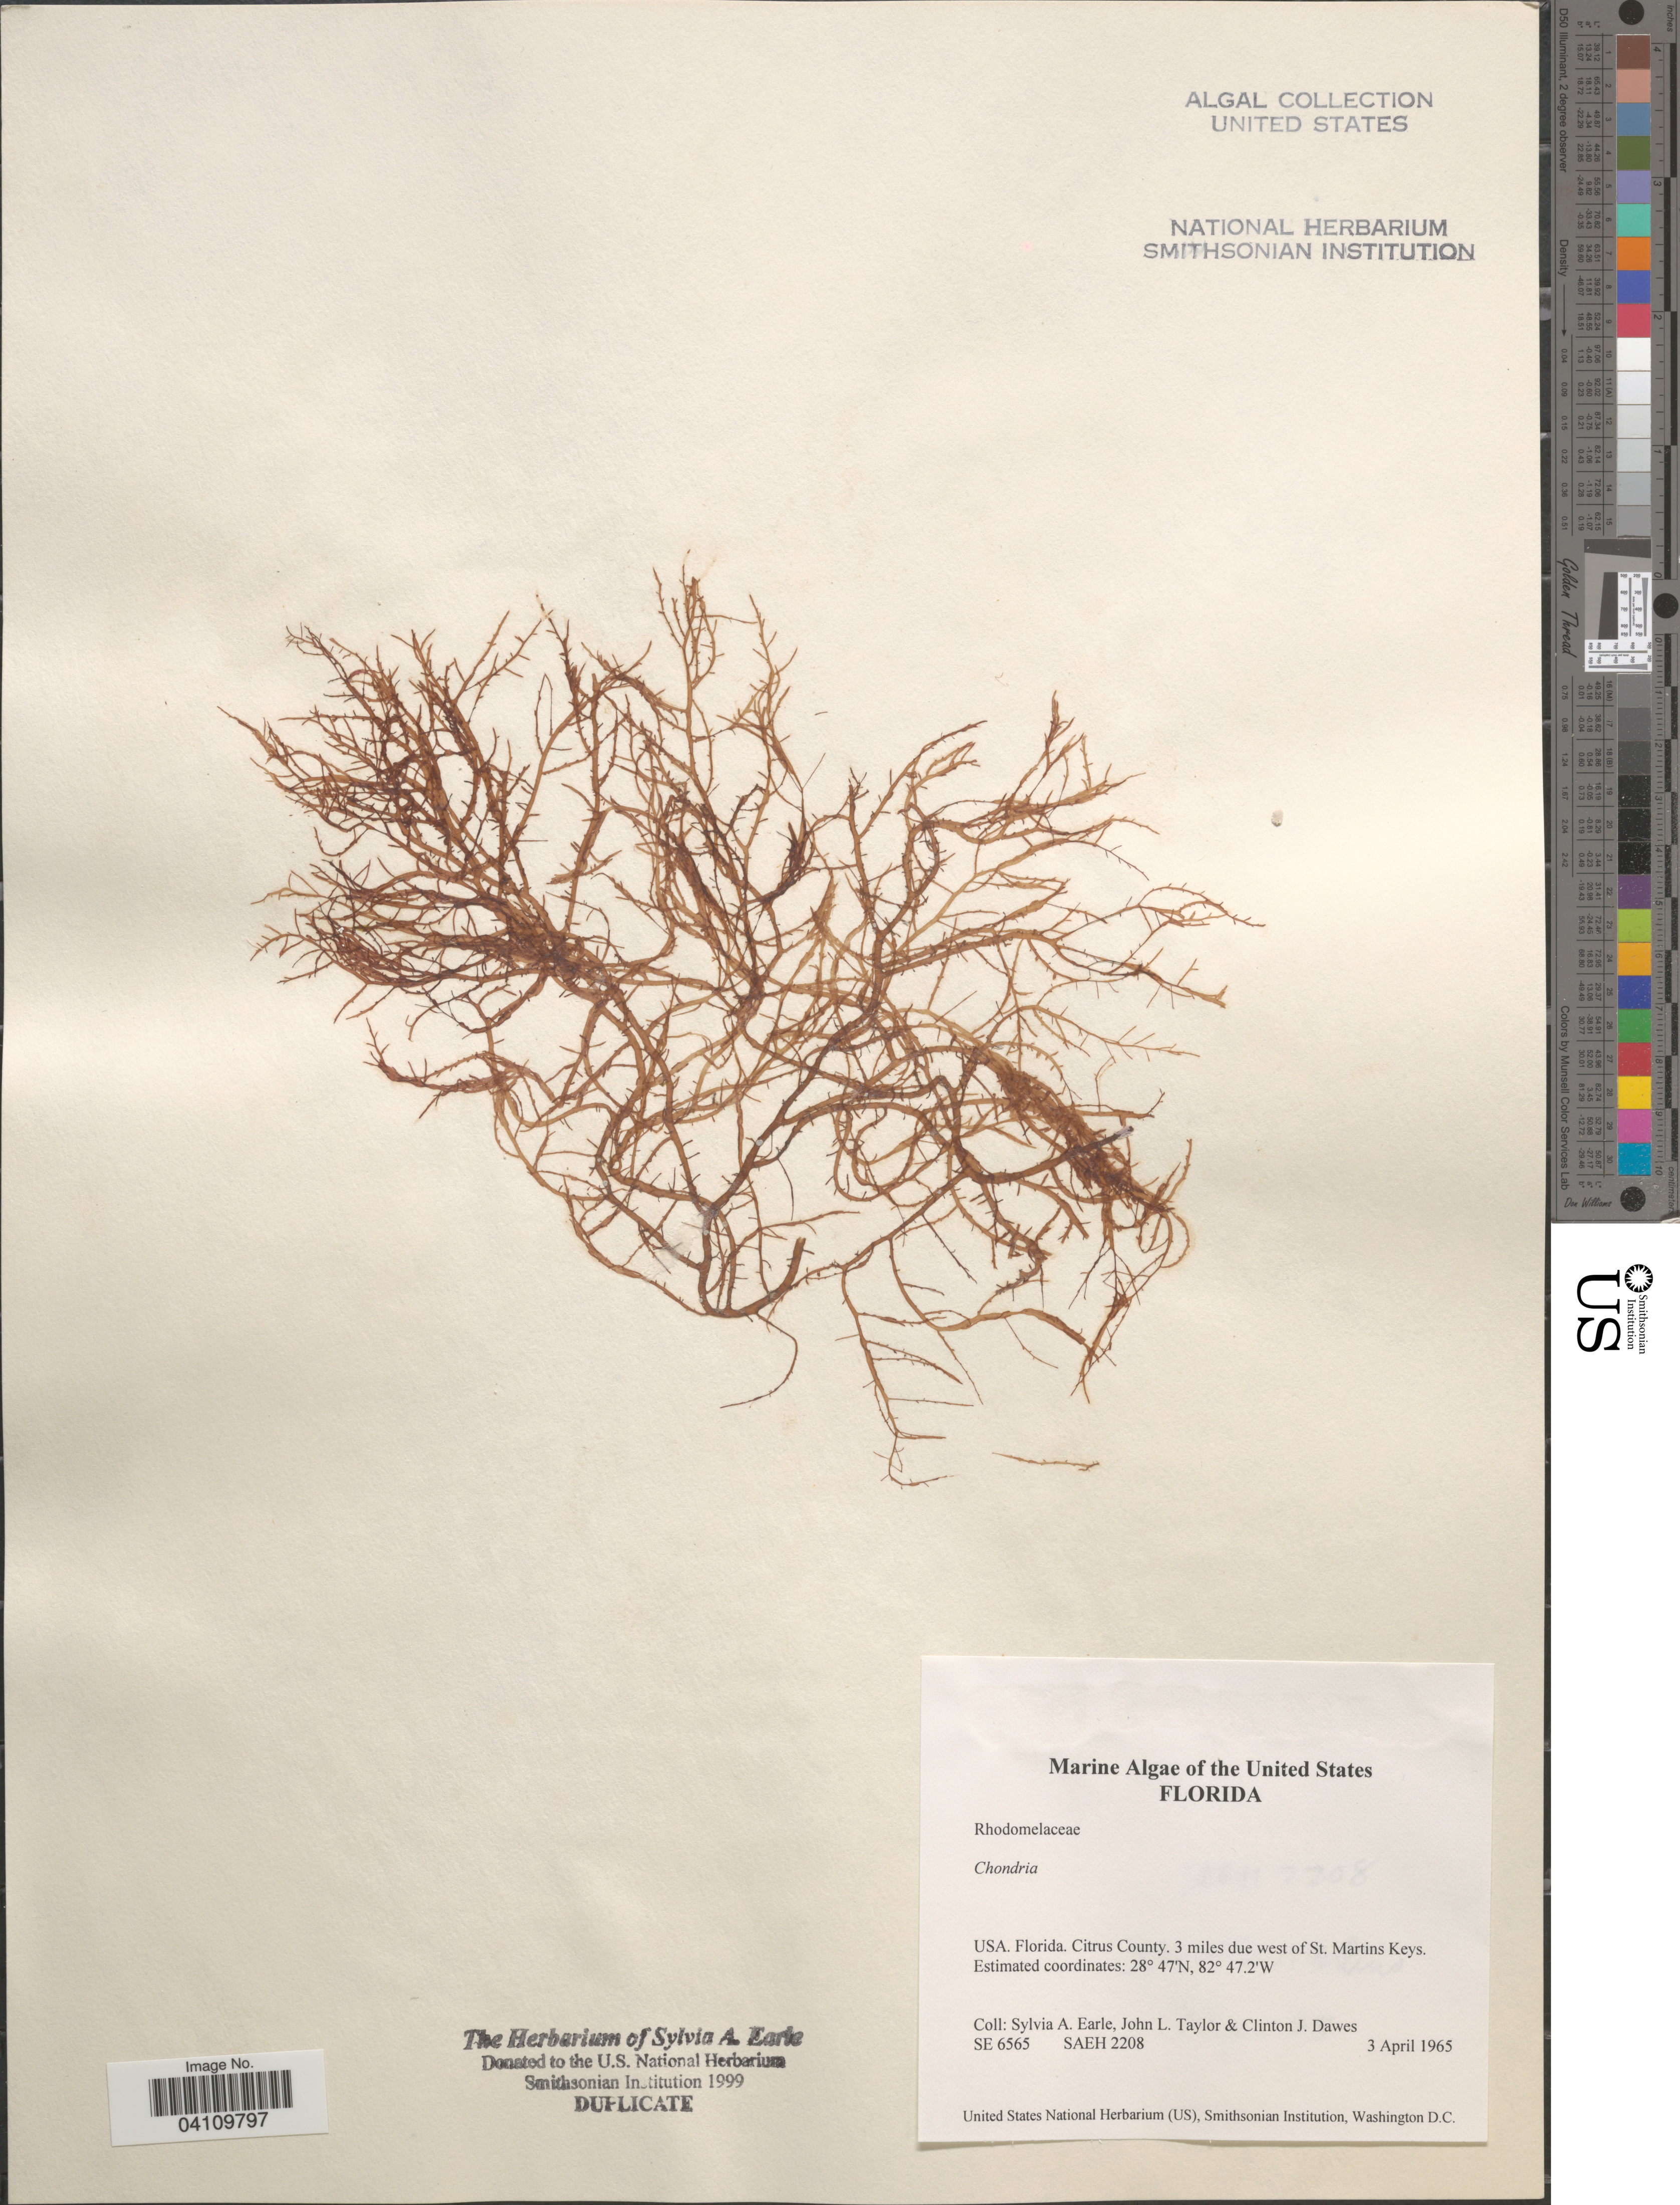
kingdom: Plantae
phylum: Rhodophyta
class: Florideophyceae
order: Ceramiales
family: Rhodomelaceae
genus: Chondria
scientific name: Chondria sp.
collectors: S. A. Earle, J. L. Taylor & C. Dawes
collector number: SE 6565/SAEH 2208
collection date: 1965-04-03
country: United States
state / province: Florida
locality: Citrus County. 3 miles due west of St. Martins Keys.